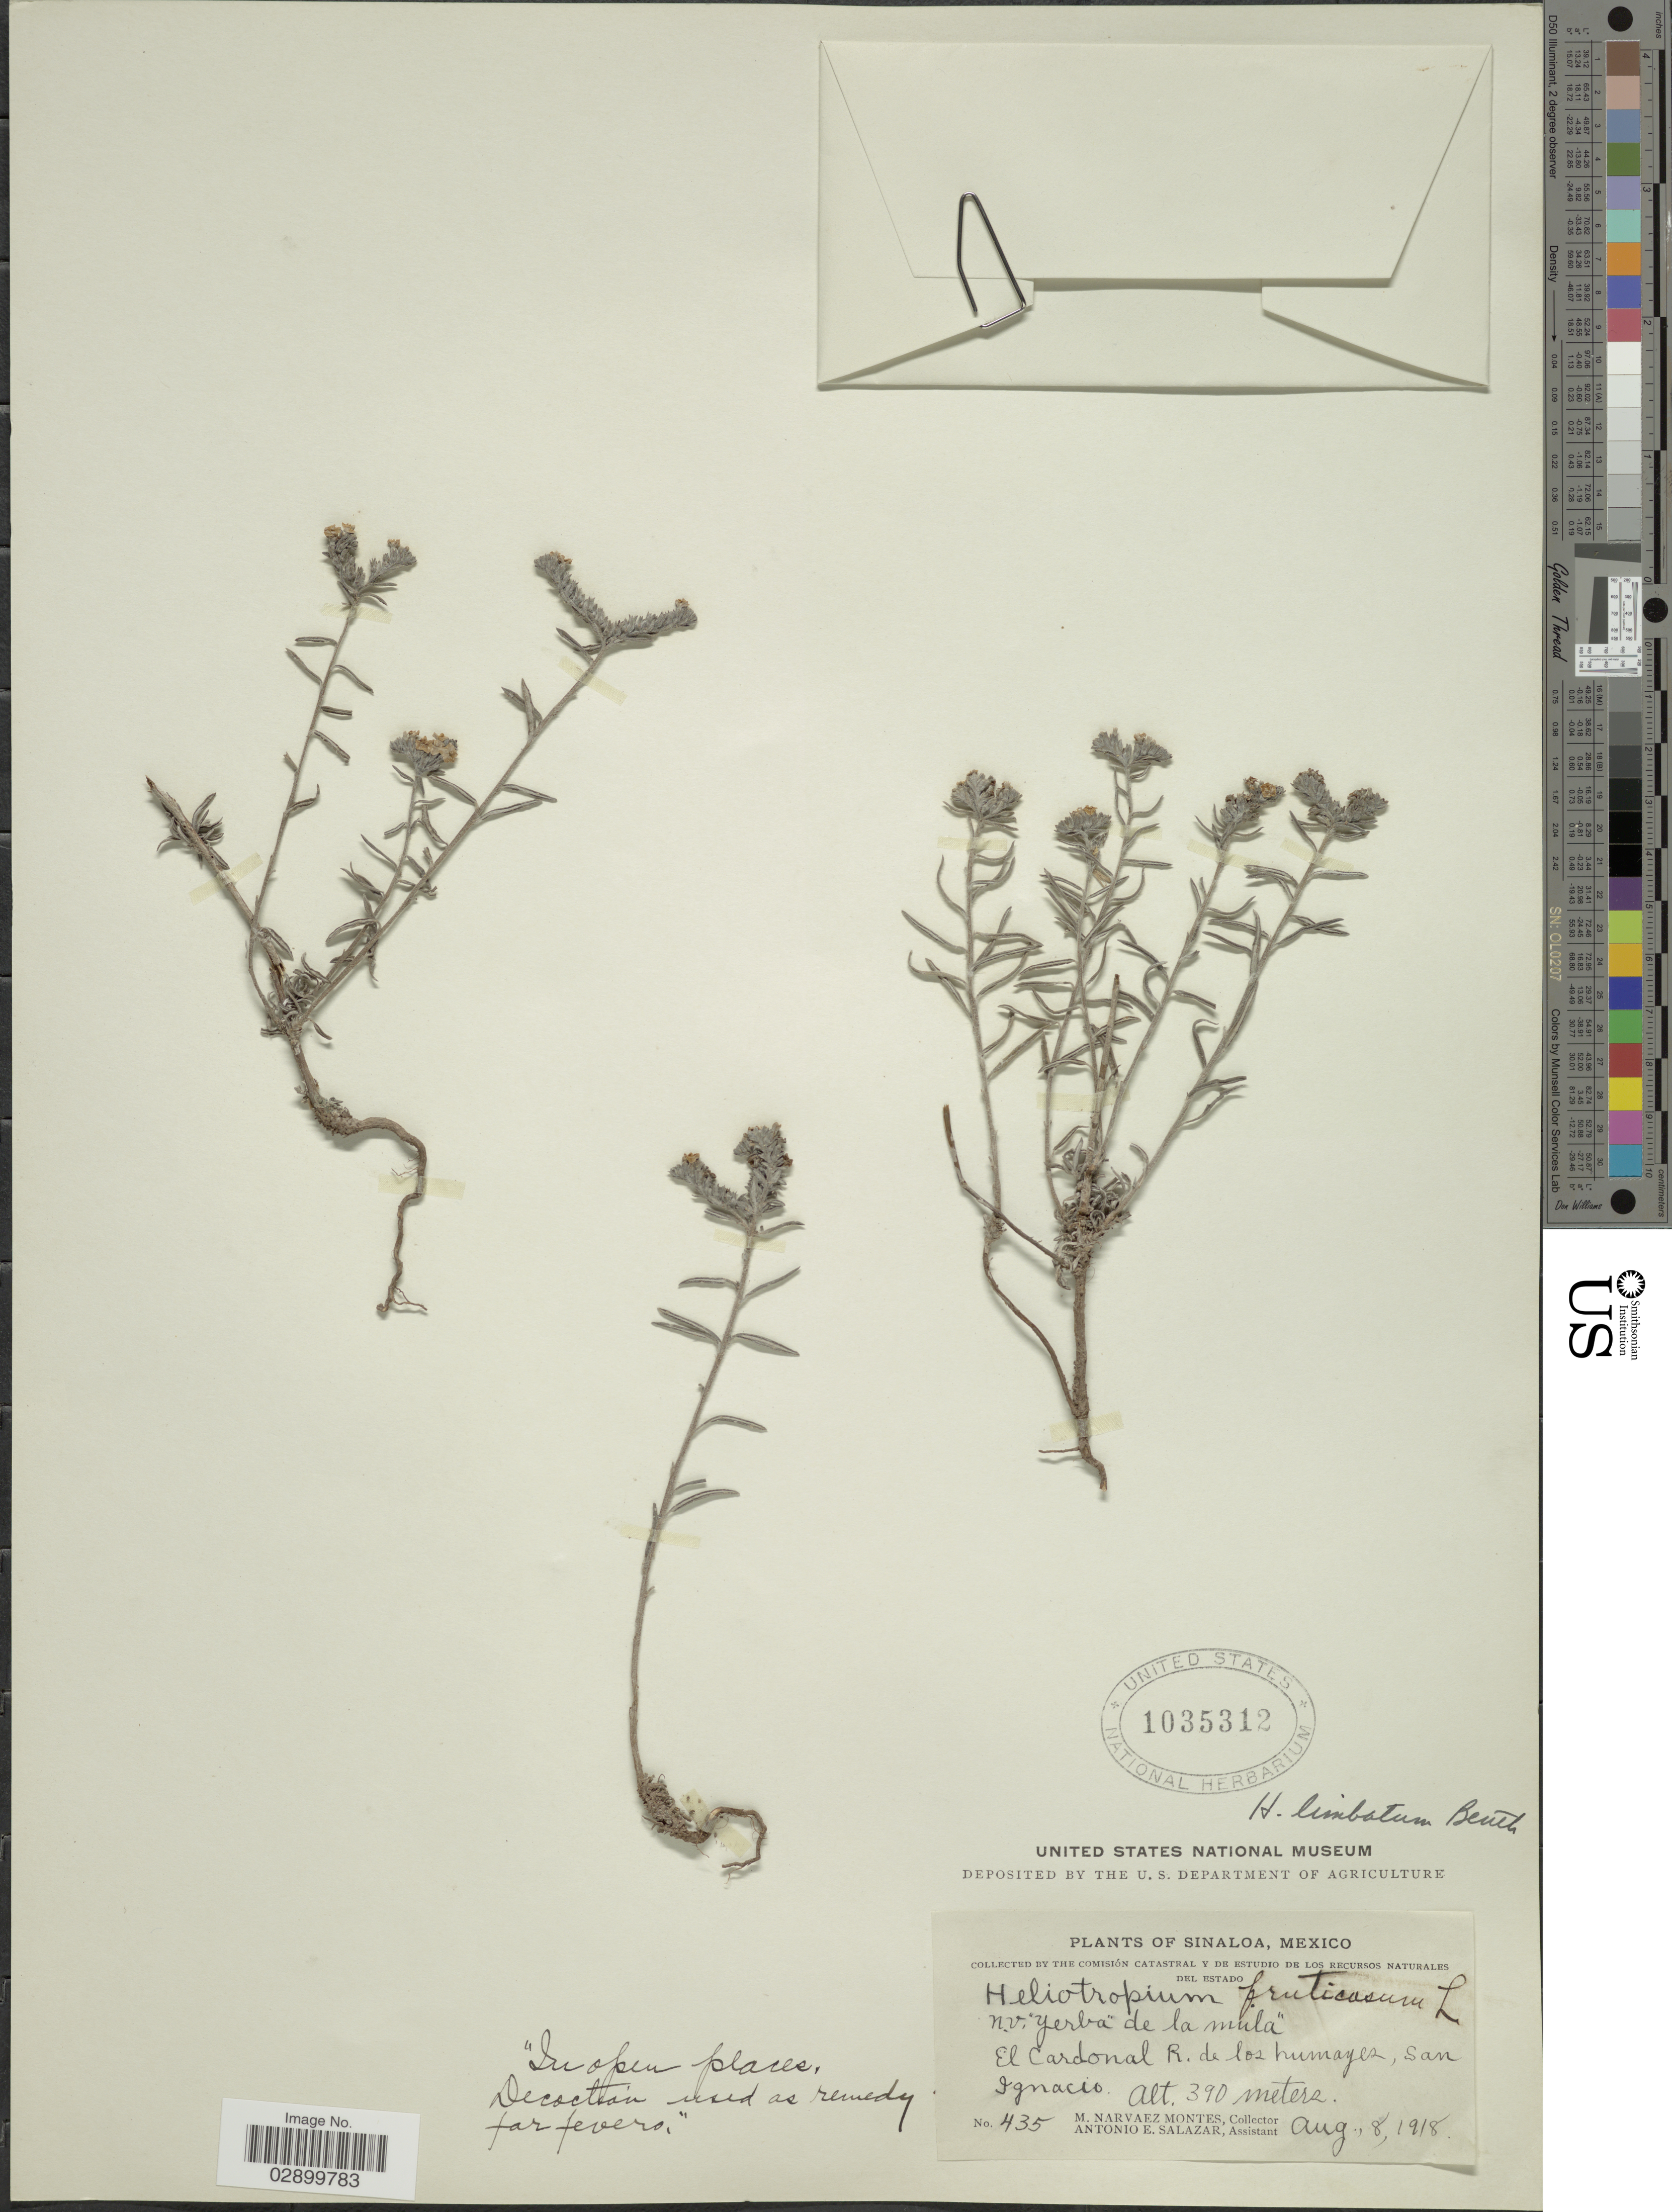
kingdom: Plantae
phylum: Tracheophyta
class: Magnoliopsida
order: Boraginales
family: Heliotropiaceae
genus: Heliotropium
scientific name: Heliotropium limbatum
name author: Benth.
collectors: M. Narvaez M. & A. E. Salazar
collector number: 435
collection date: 1918-08-08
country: Mexico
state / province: Sinaloa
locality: El Cardonal R. de los humayes, San Ignacio.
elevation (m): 390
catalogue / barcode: US 1035312